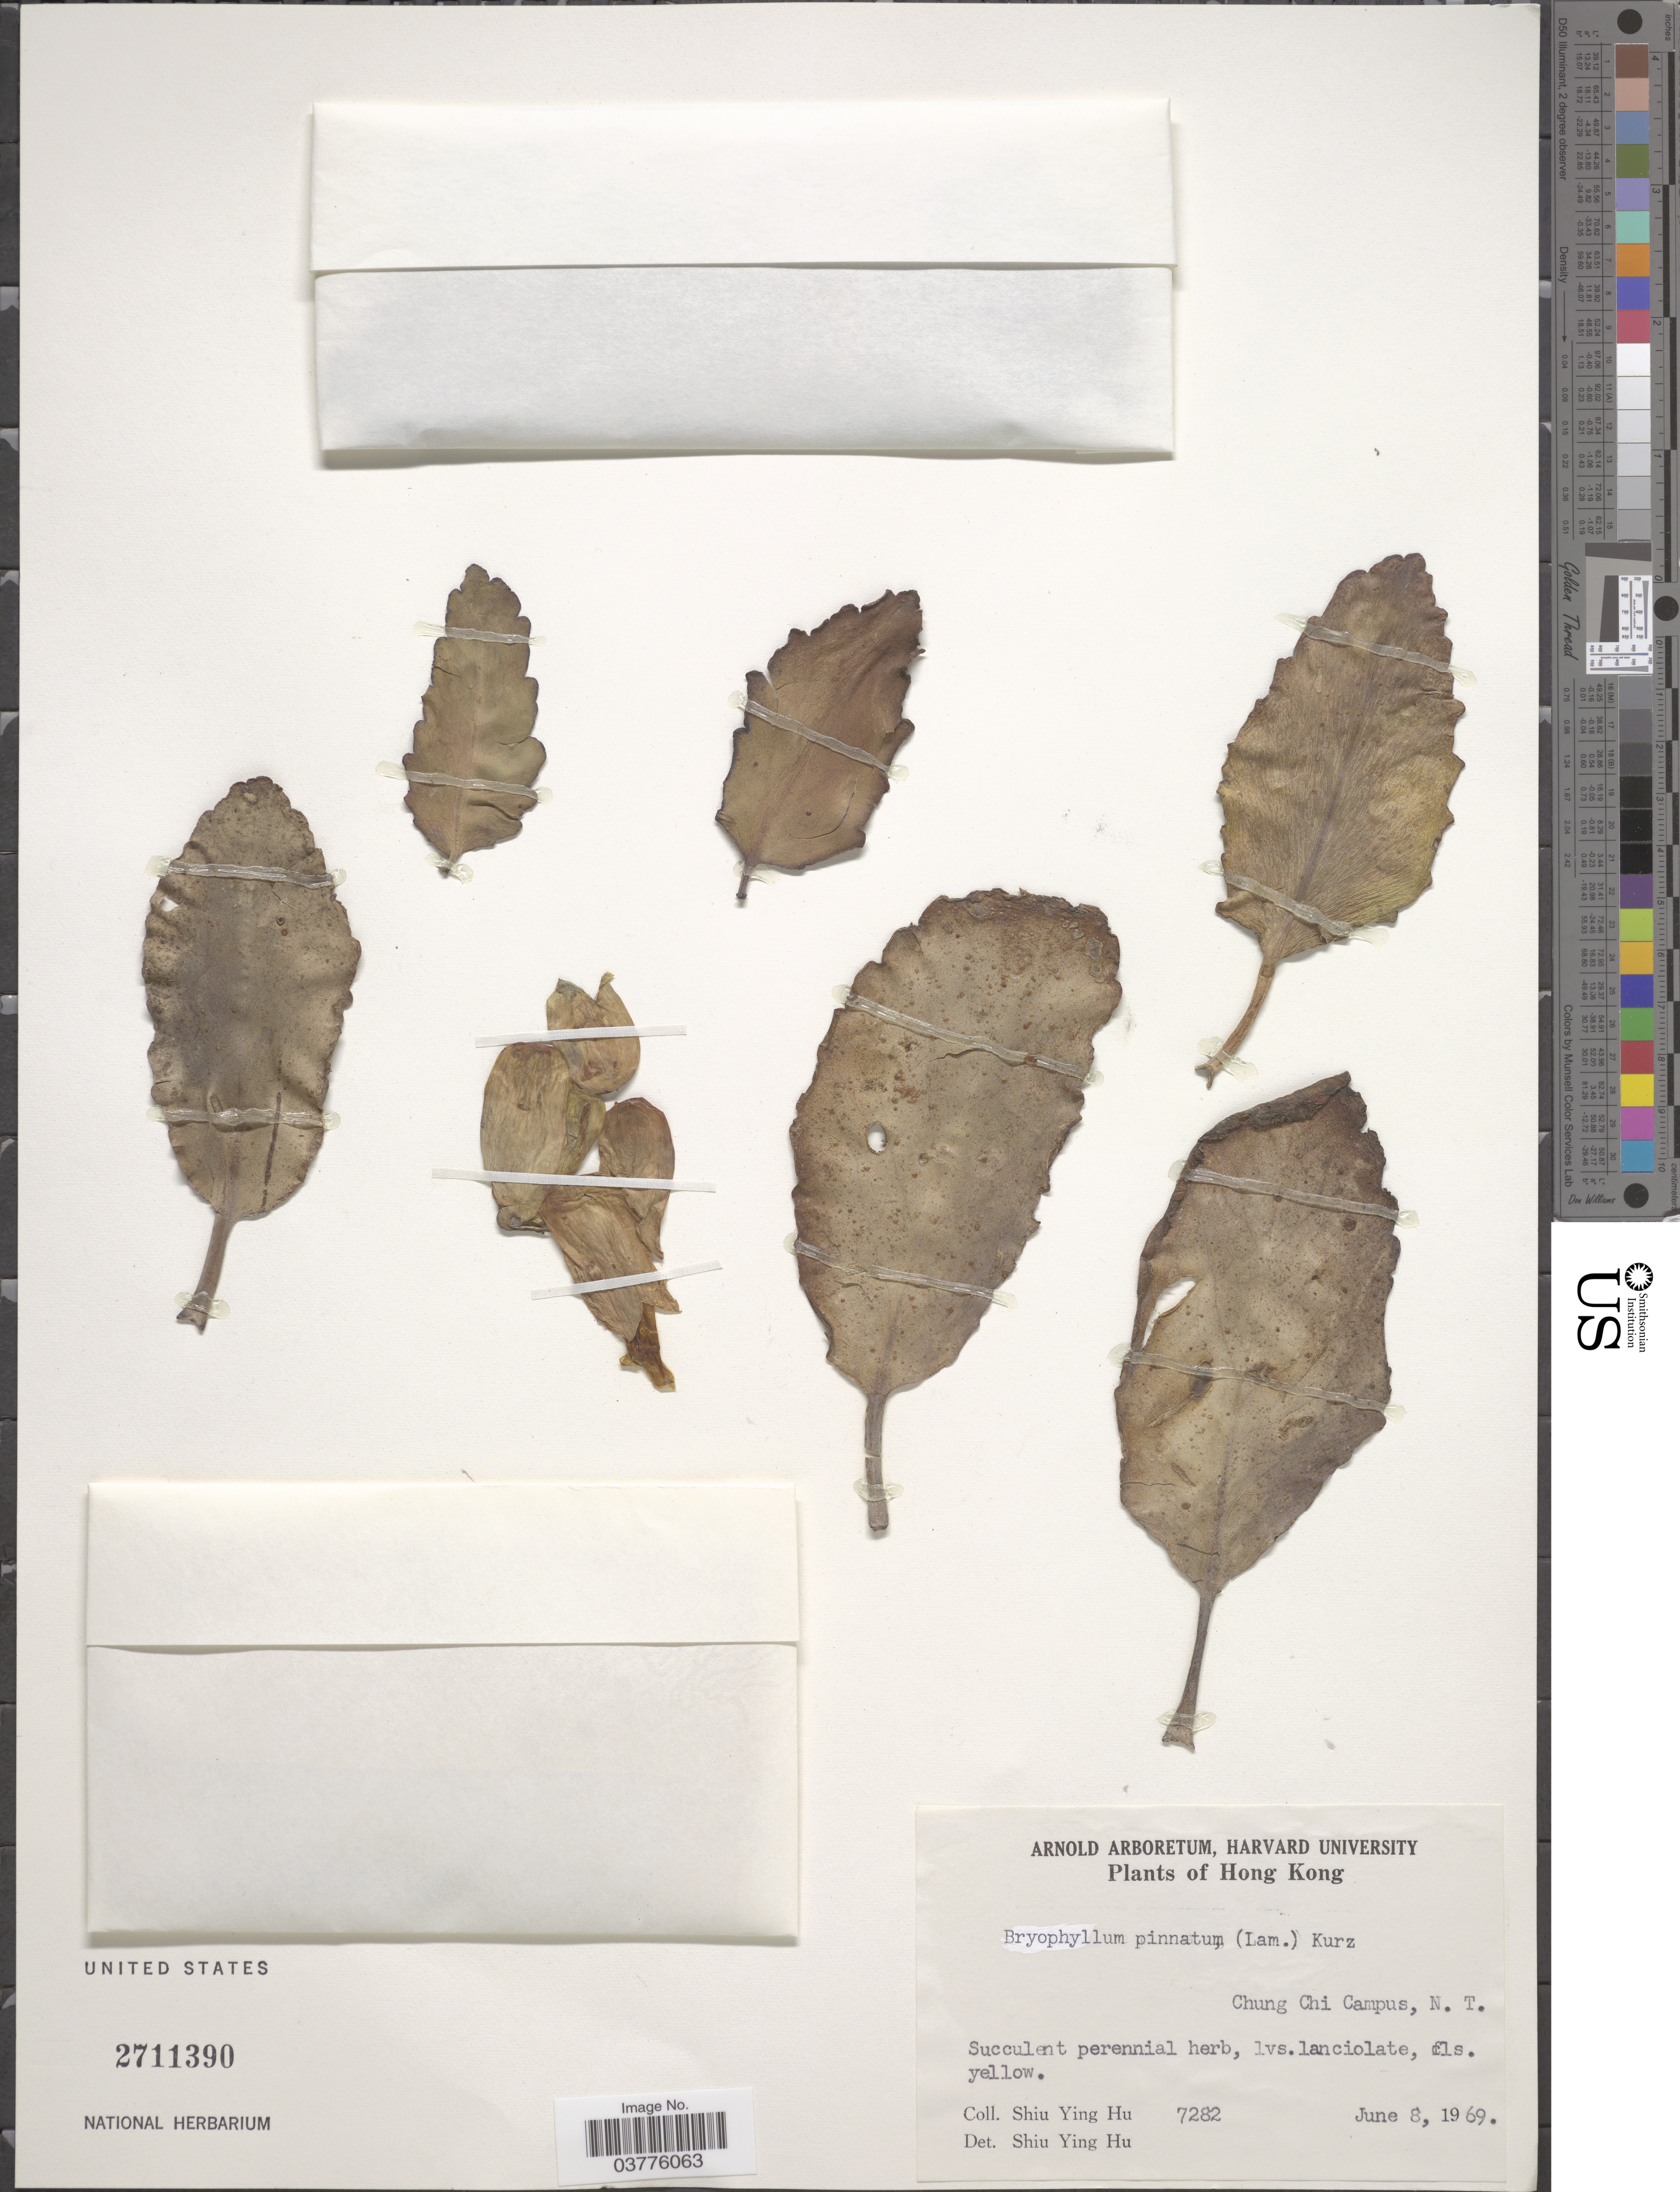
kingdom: Plantae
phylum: Tracheophyta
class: Magnoliopsida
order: Saxifragales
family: Crassulaceae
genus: Kalanchoe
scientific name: Kalanchoe pinnata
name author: (Lam.) Pers.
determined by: Strong, Mark T., (BOT), Smithsonian Institution - National Museum of Natural History (UNITED STATES)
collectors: S. Y. Hu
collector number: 7282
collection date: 1969-06-08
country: China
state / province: Hong Kong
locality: Chung Chi Campus, N. T.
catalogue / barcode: US 2711390